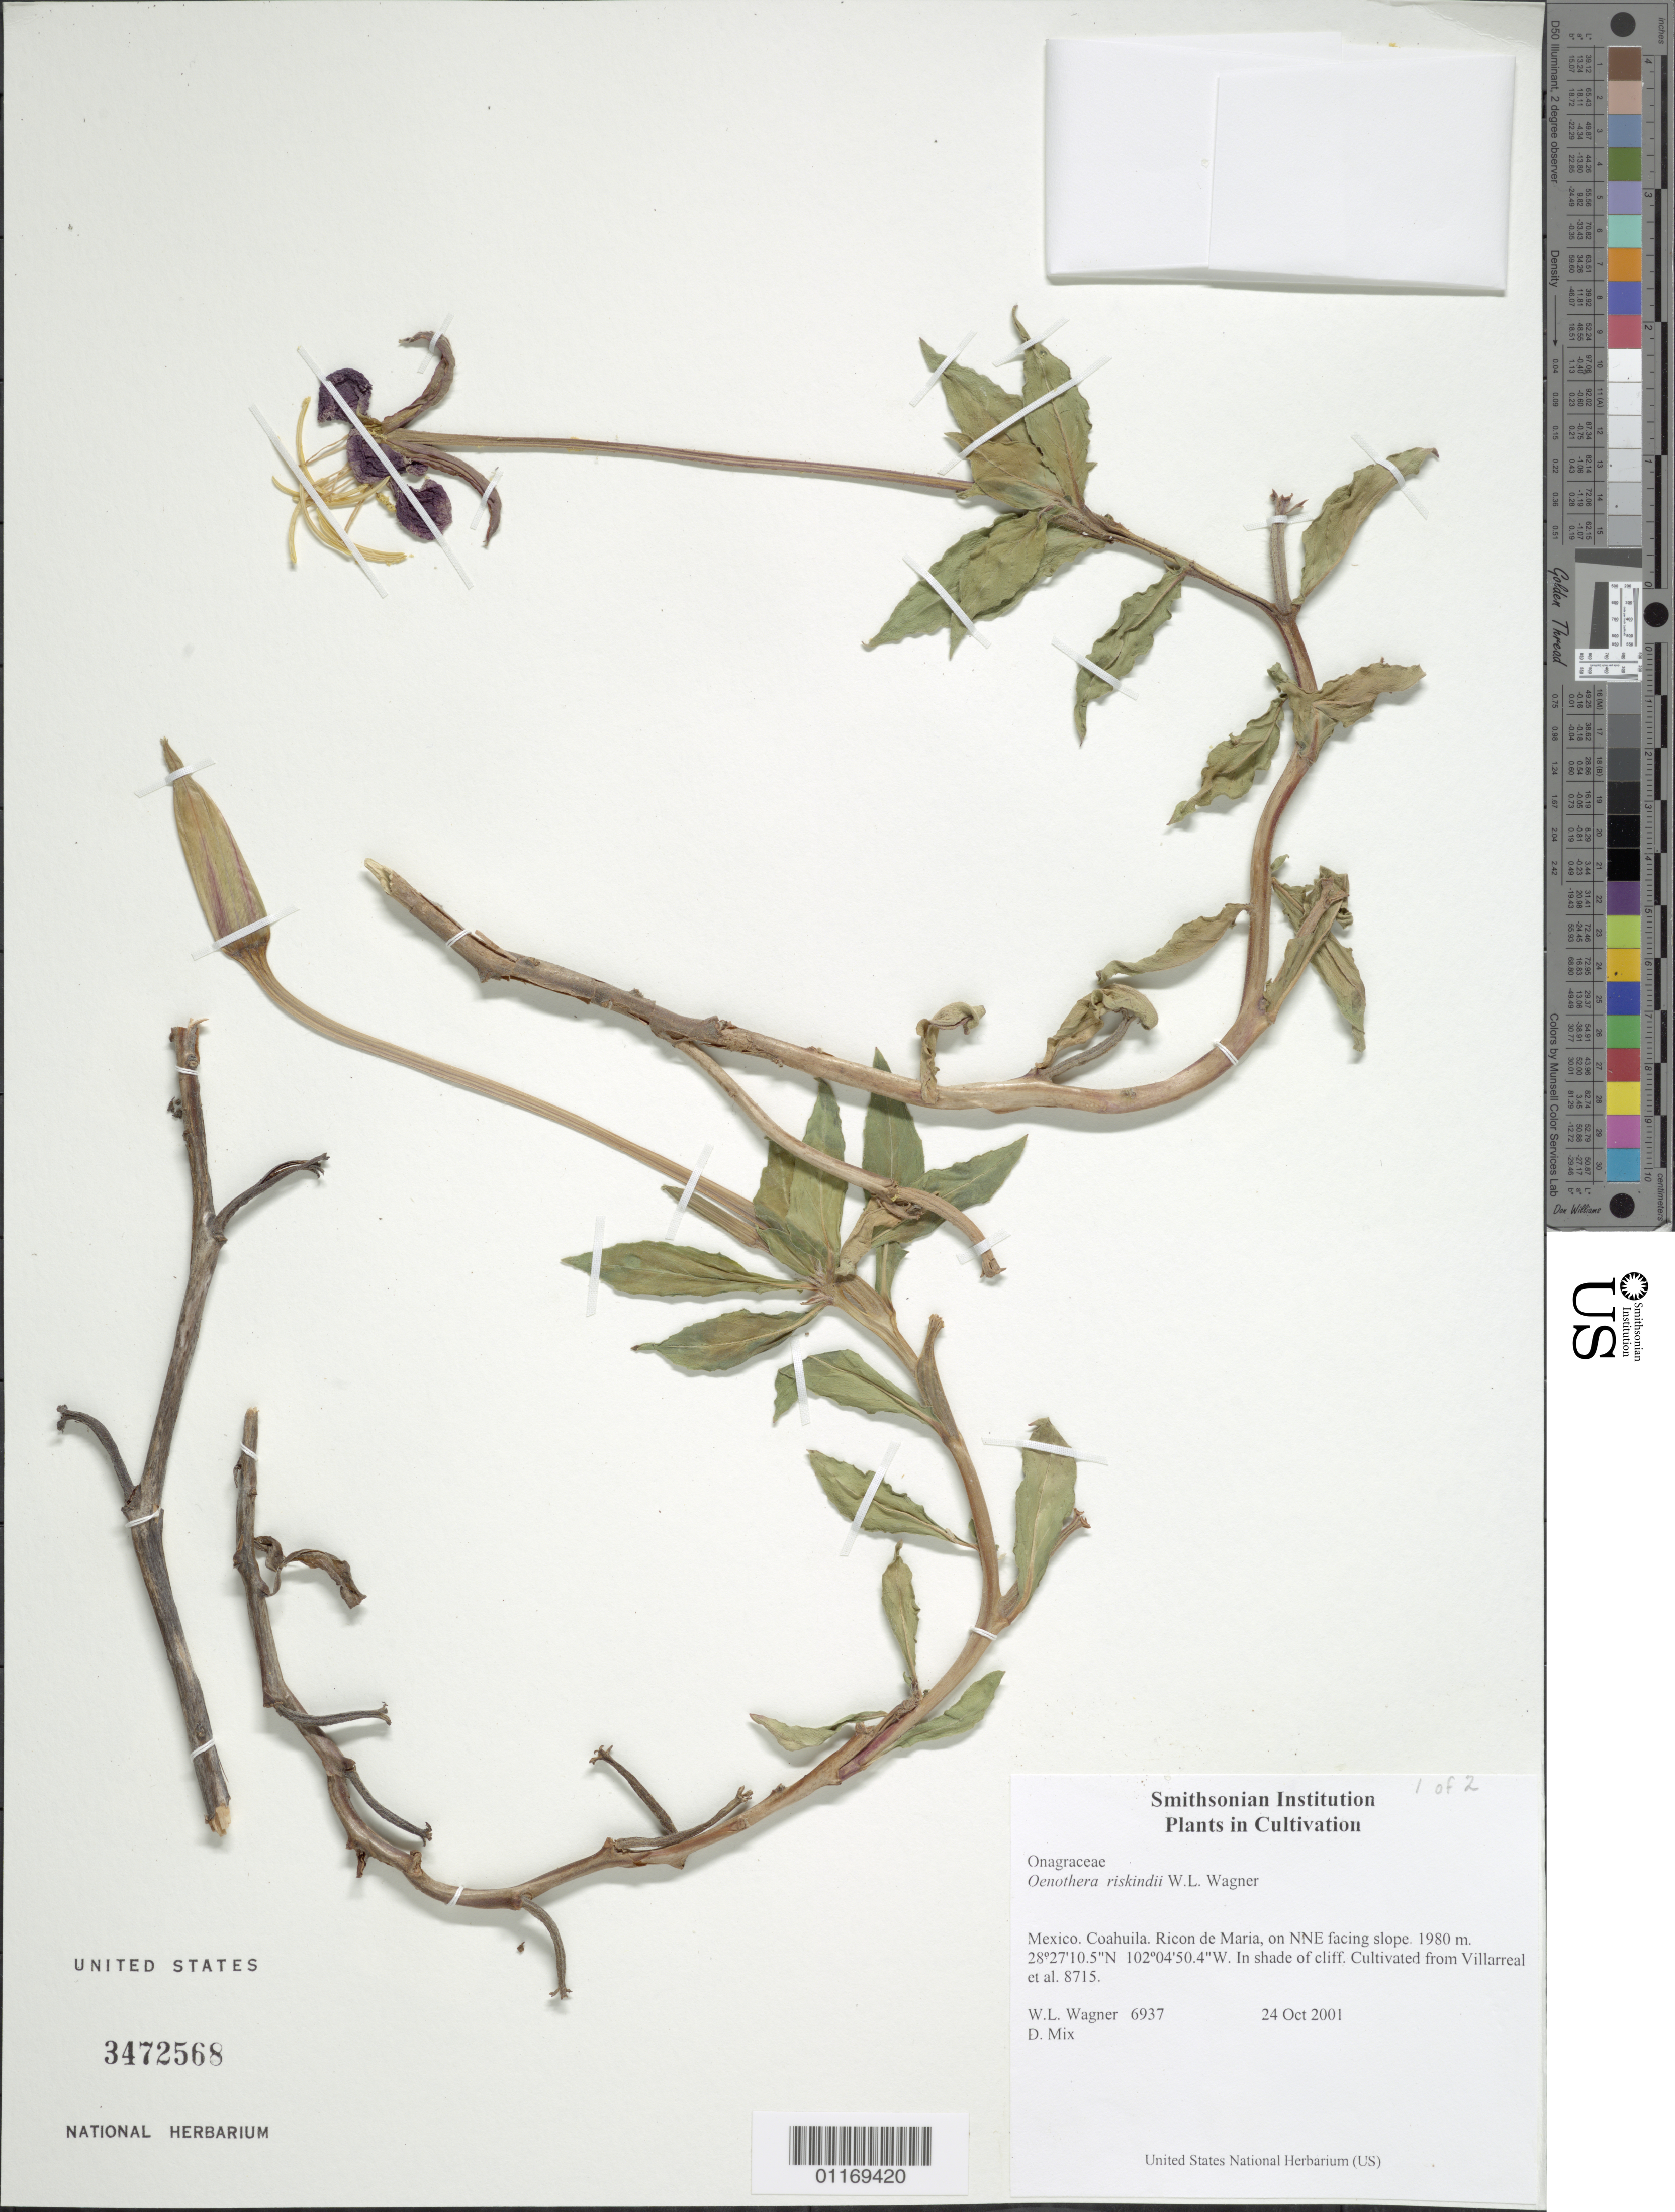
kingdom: Plantae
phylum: Tracheophyta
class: Magnoliopsida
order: Myrtales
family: Onagraceae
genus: Oenothera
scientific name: Oenothera riskindii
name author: W.L. Wagner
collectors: W. L. Wagner & D. Mix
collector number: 6937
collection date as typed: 24 Oct 2001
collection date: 2001-10-24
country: Mexico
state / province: Coahuila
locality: Ricon de Maria, on NNE facing slope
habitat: In shade of cliff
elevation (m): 1980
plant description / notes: K, MO, RSA, US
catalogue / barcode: US 3472568